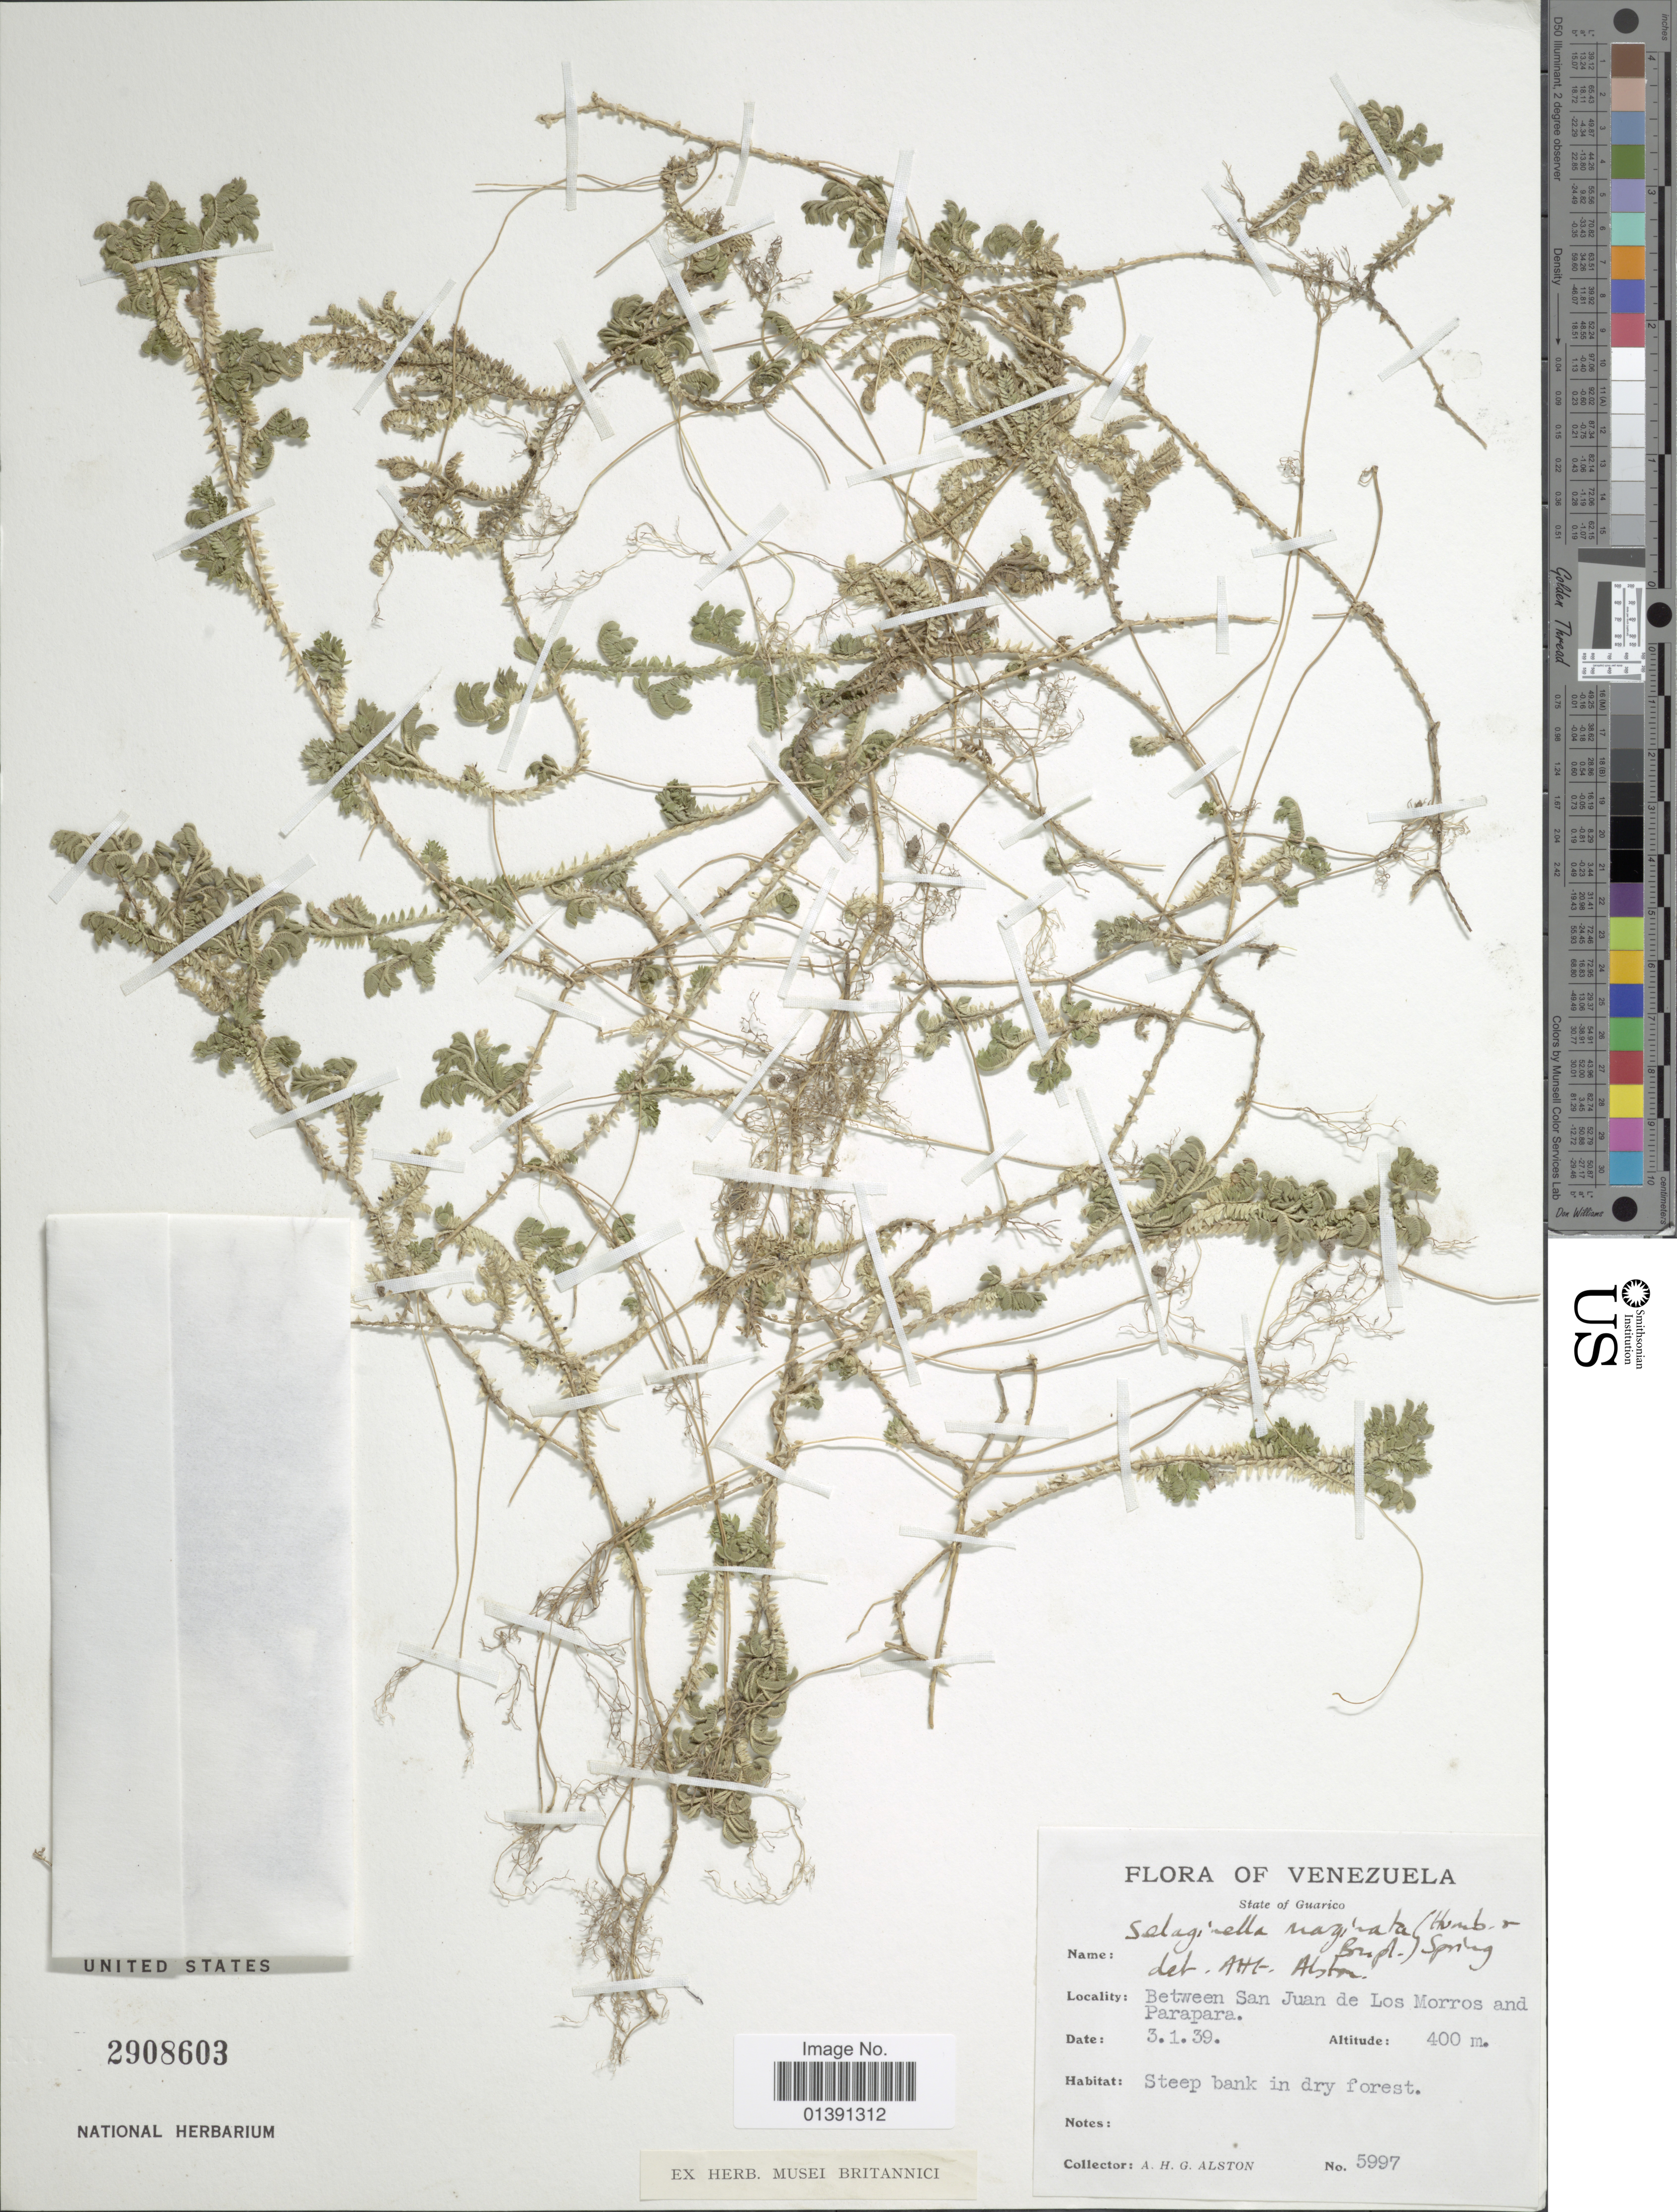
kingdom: Plantae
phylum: Tracheophyta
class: Lycopodiopsida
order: Selaginellales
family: Selaginellaceae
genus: Selaginella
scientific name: Selaginella marginata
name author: (Humb. & Bonpl.) Spring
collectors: A. H. Alston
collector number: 5997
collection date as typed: Transcribed d/m/y: 3/1/39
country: Venezuela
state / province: Guárico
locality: Between San Juan de Los Morros and Parapara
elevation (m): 400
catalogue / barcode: US 2908603